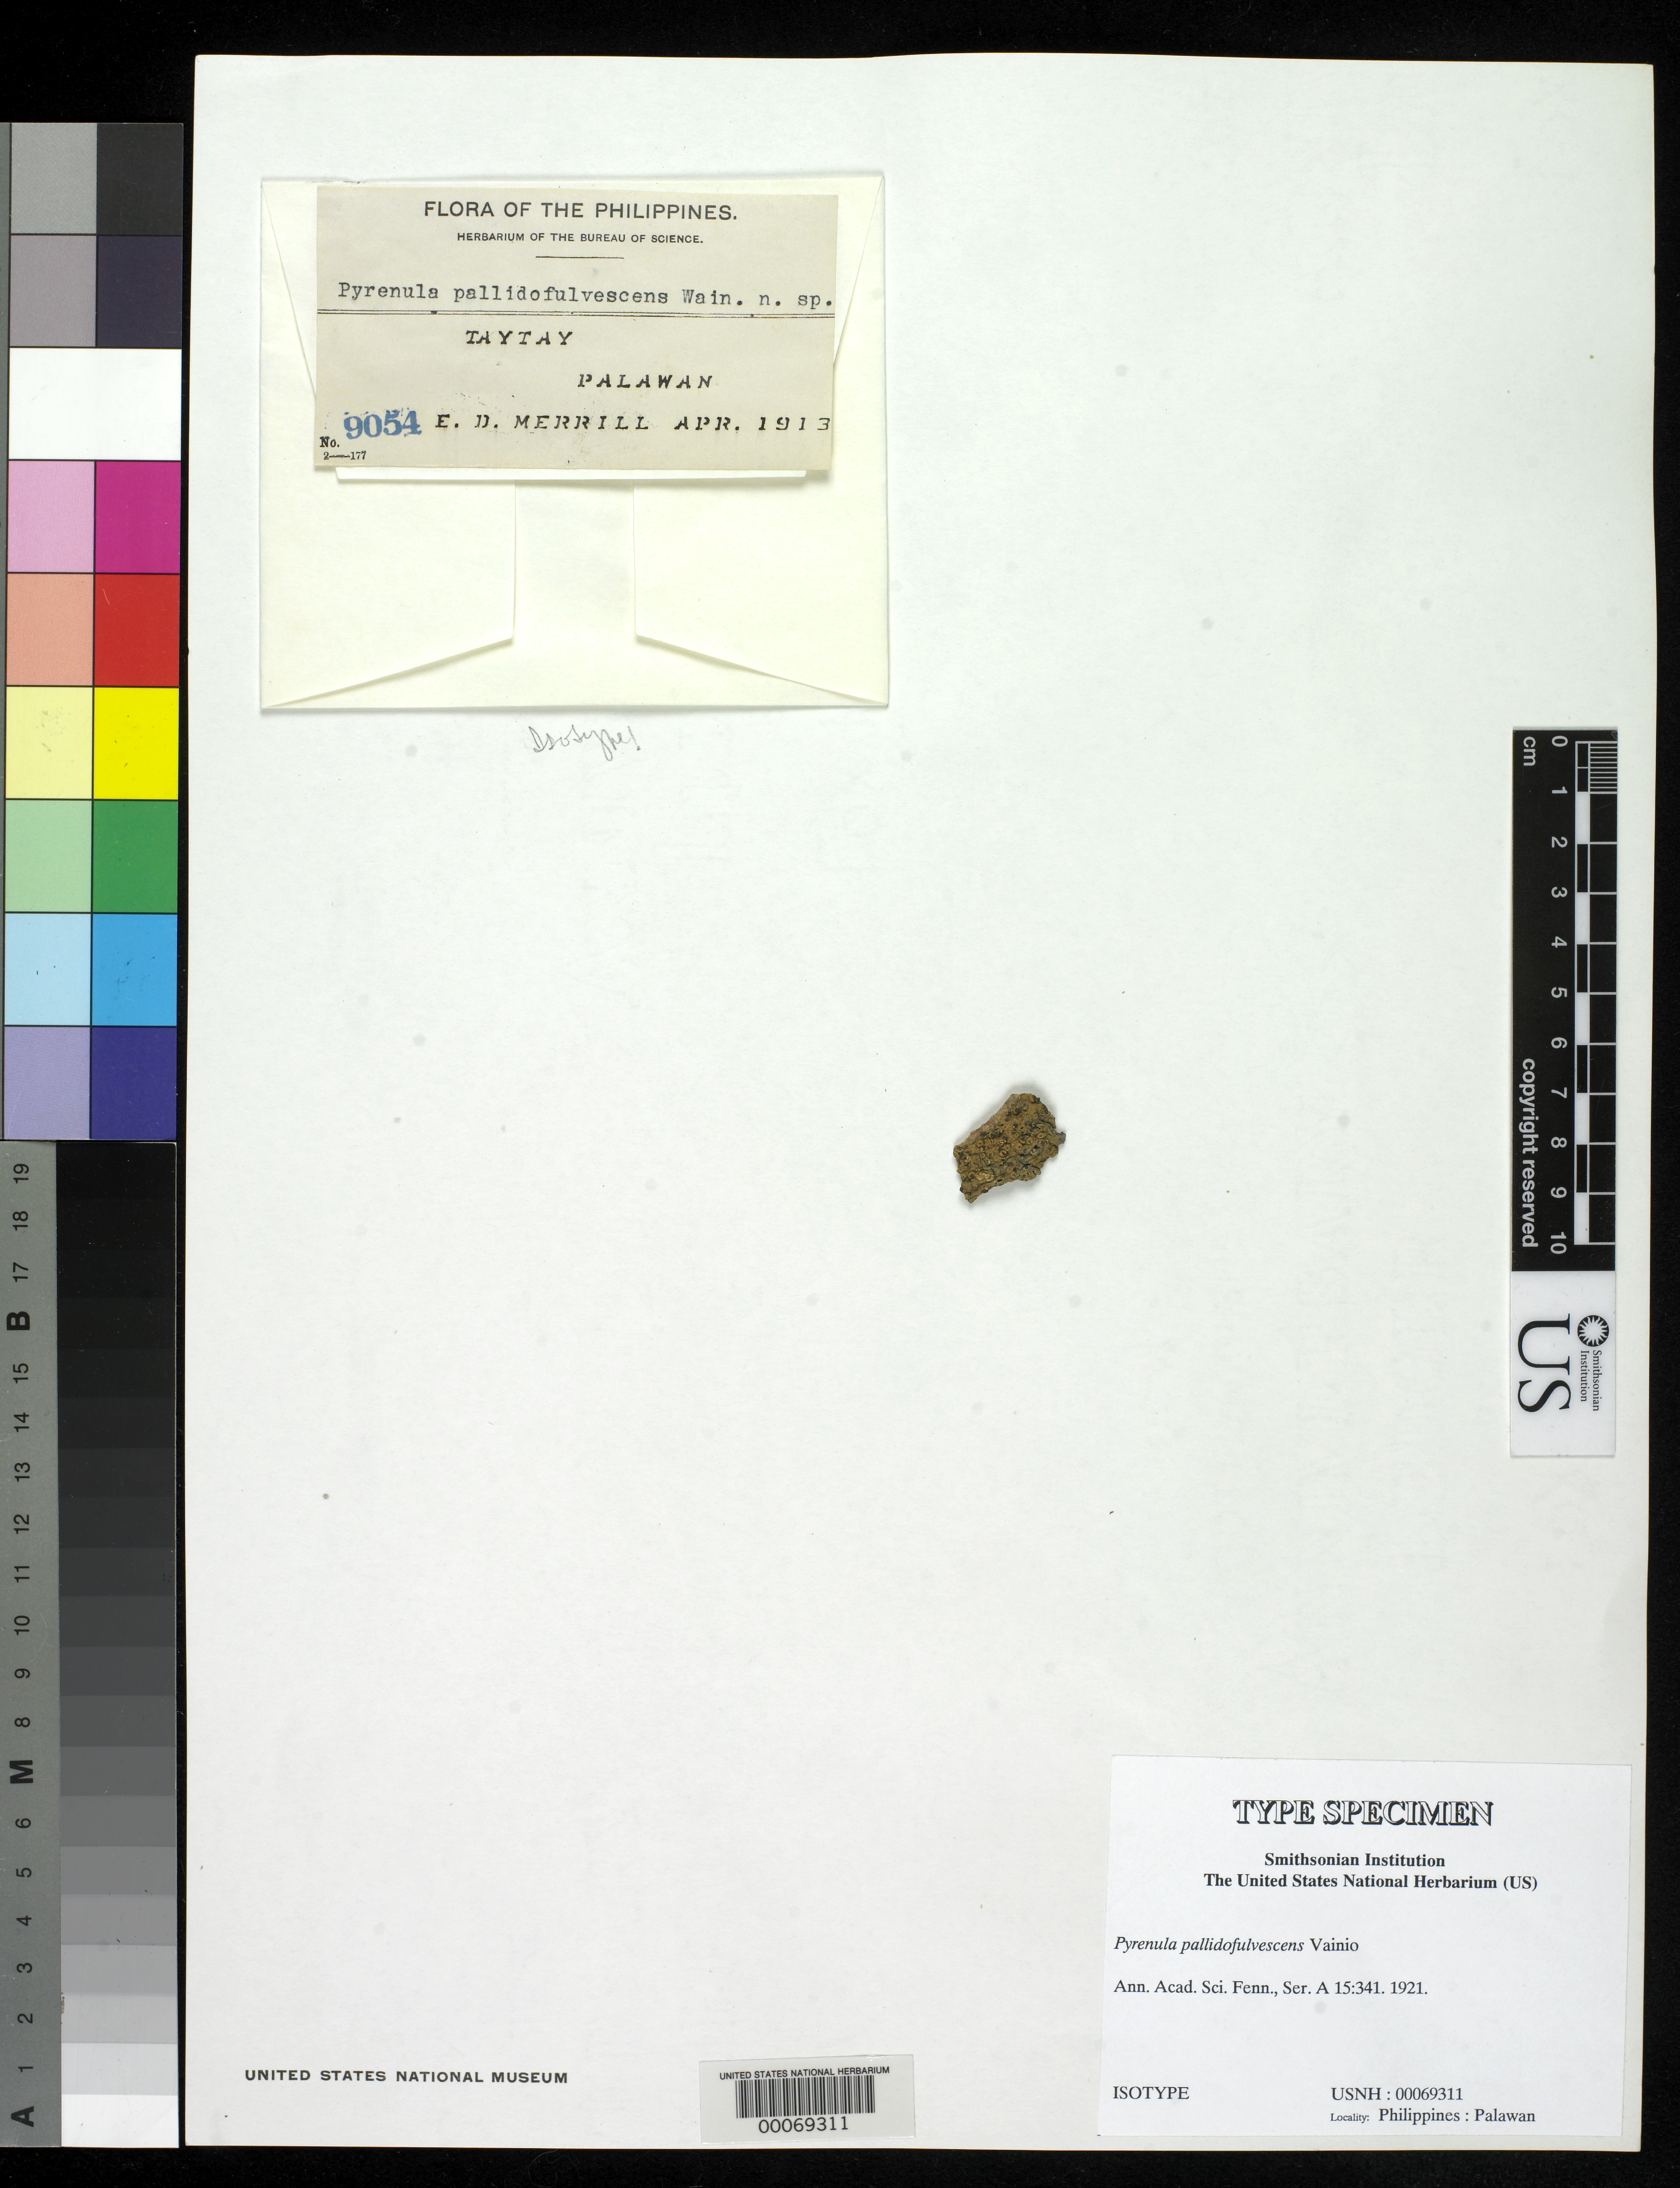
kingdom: Fungi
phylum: Ascomycota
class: Eurotiomycetes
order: Pyrenulales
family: Pyrenulaceae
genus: Pyrenula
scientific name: Pyrenula pallidofulvescens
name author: Vain.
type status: Isotype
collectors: E. D. Merrill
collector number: Bur. Sci. 9054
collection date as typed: Apr 1913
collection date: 1913-04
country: Philippines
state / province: Mimaropa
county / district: Palawan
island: Palawan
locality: Taytay.